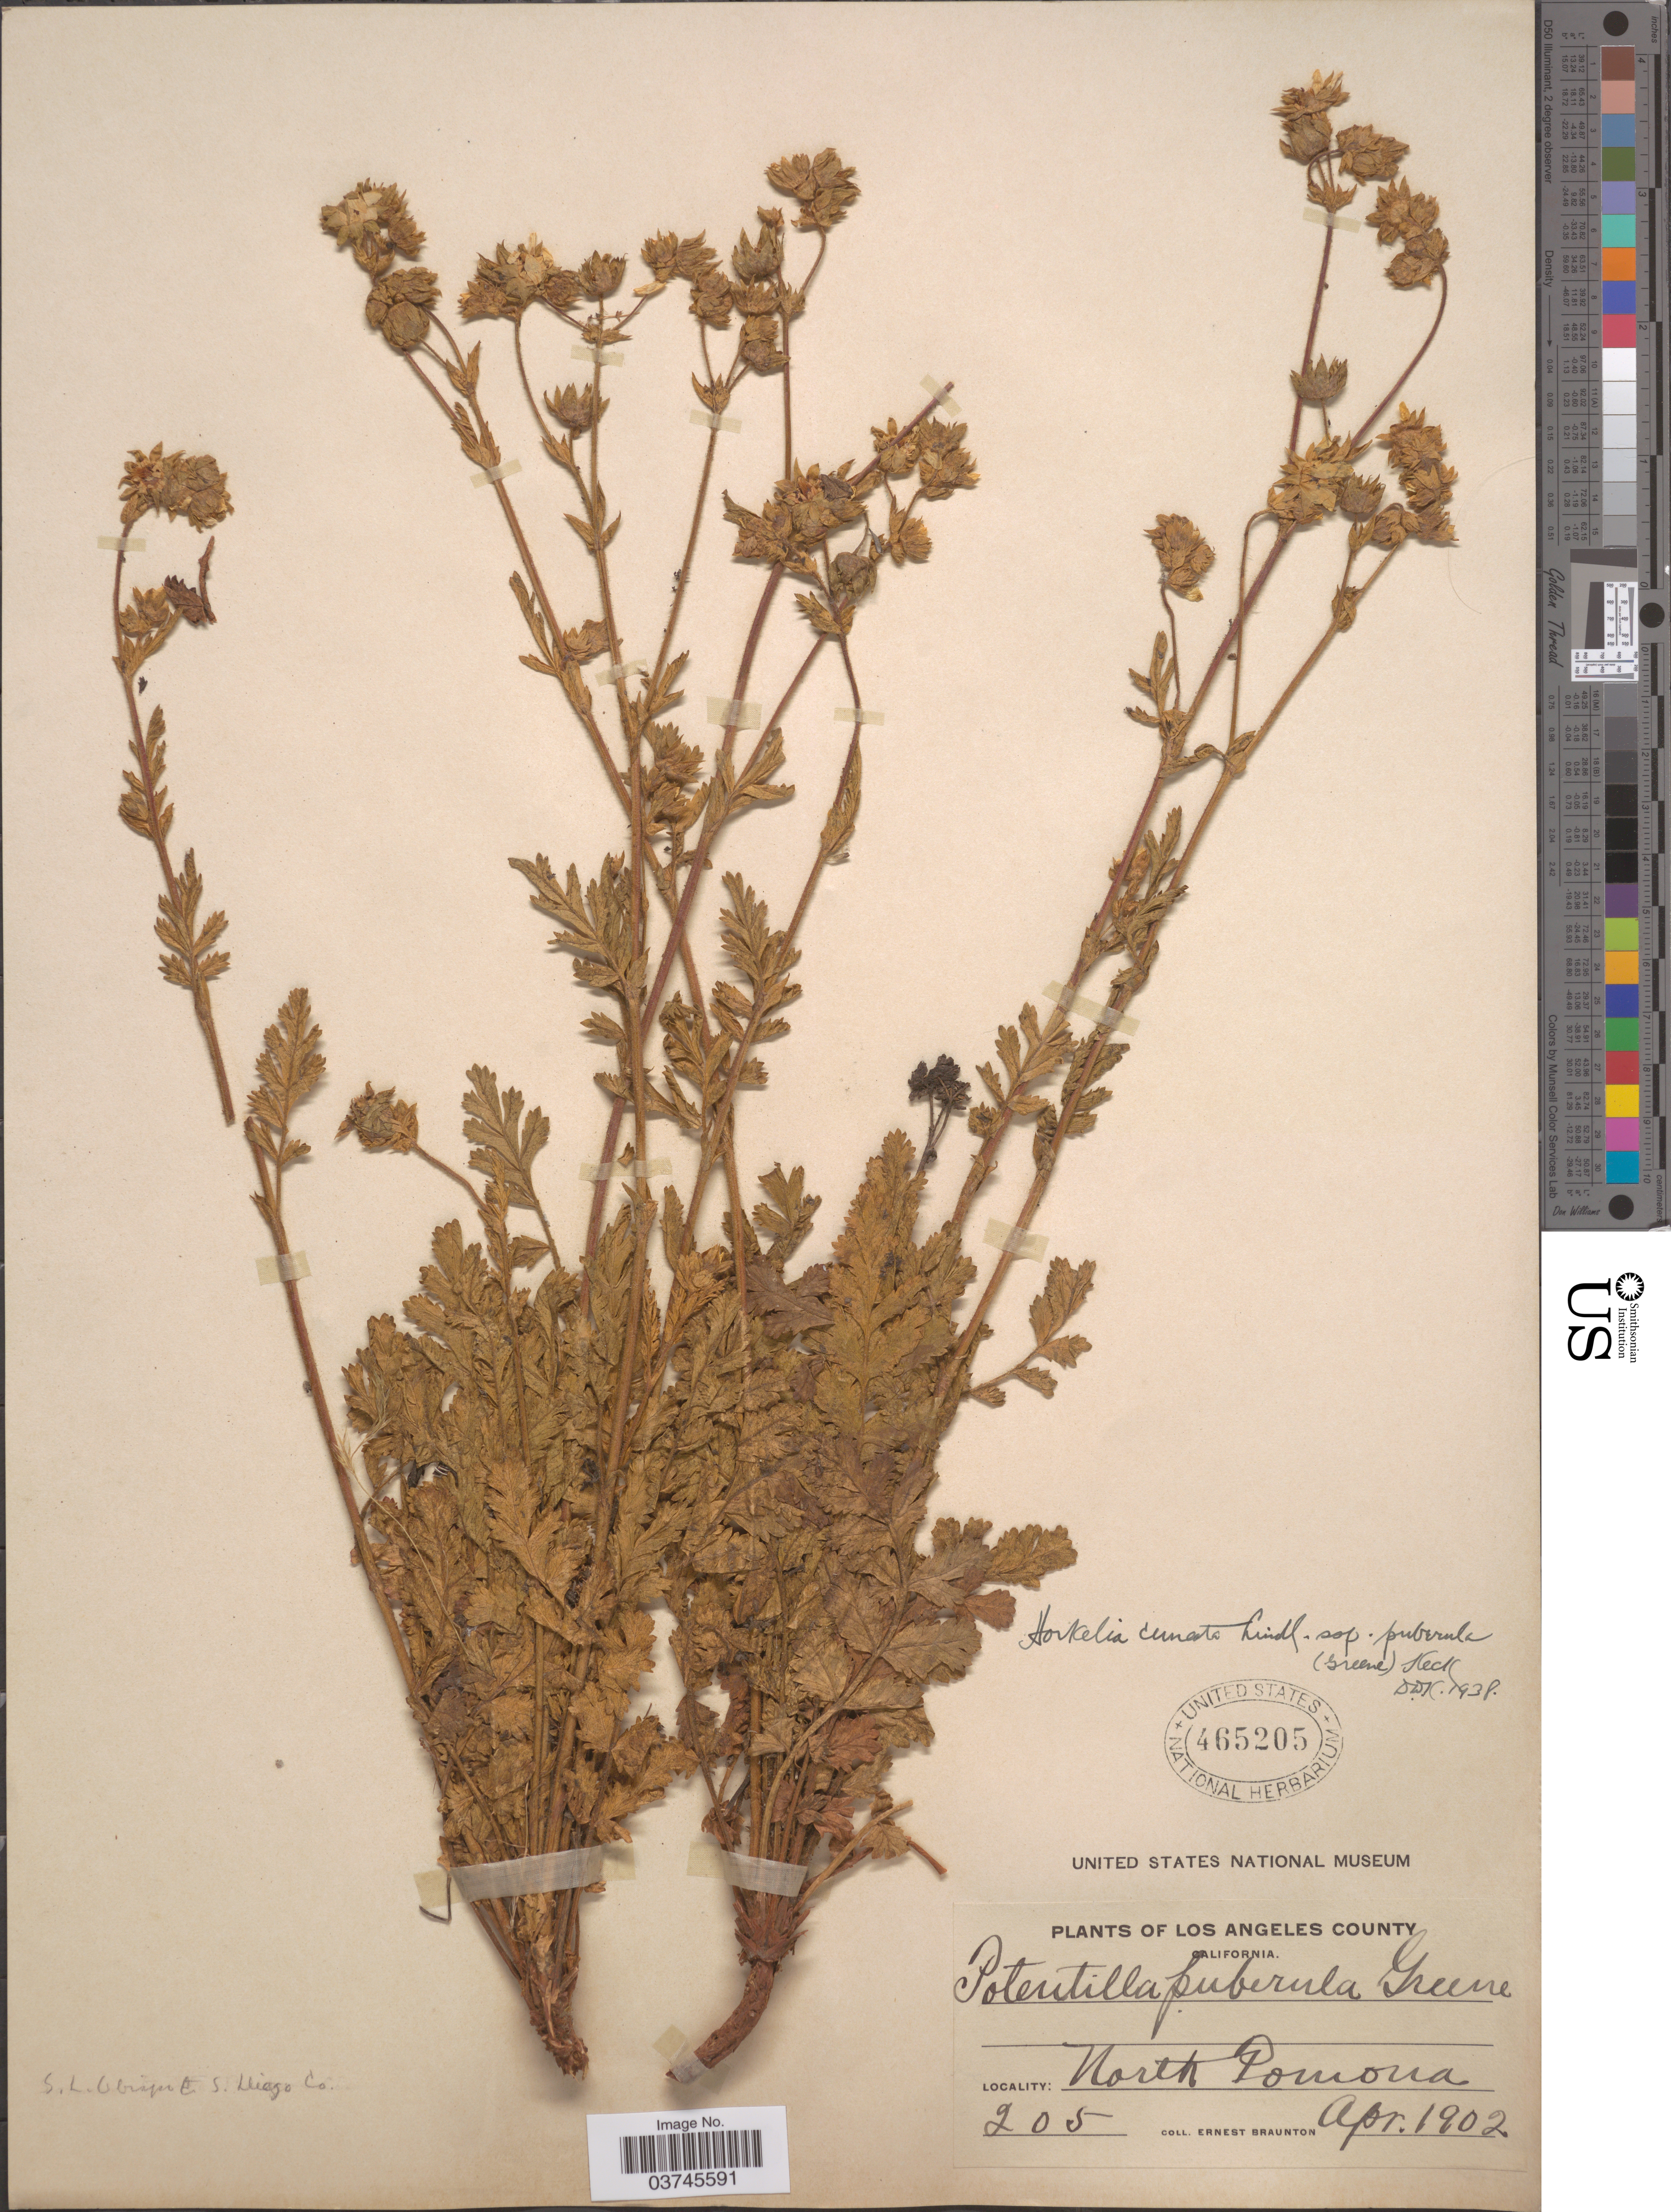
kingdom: Plantae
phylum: Tracheophyta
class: Magnoliopsida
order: Rosales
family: Rosaceae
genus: Potentilla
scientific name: Potentilla lindleyi var. puberula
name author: (Rydb.) Jeps.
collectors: E. Braunton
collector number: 205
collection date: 1902-04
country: United States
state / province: California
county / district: Los Angeles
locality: Los Angeles County. North Pomona. S. L. Obispo to S. Diego Co.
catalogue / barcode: US 465205